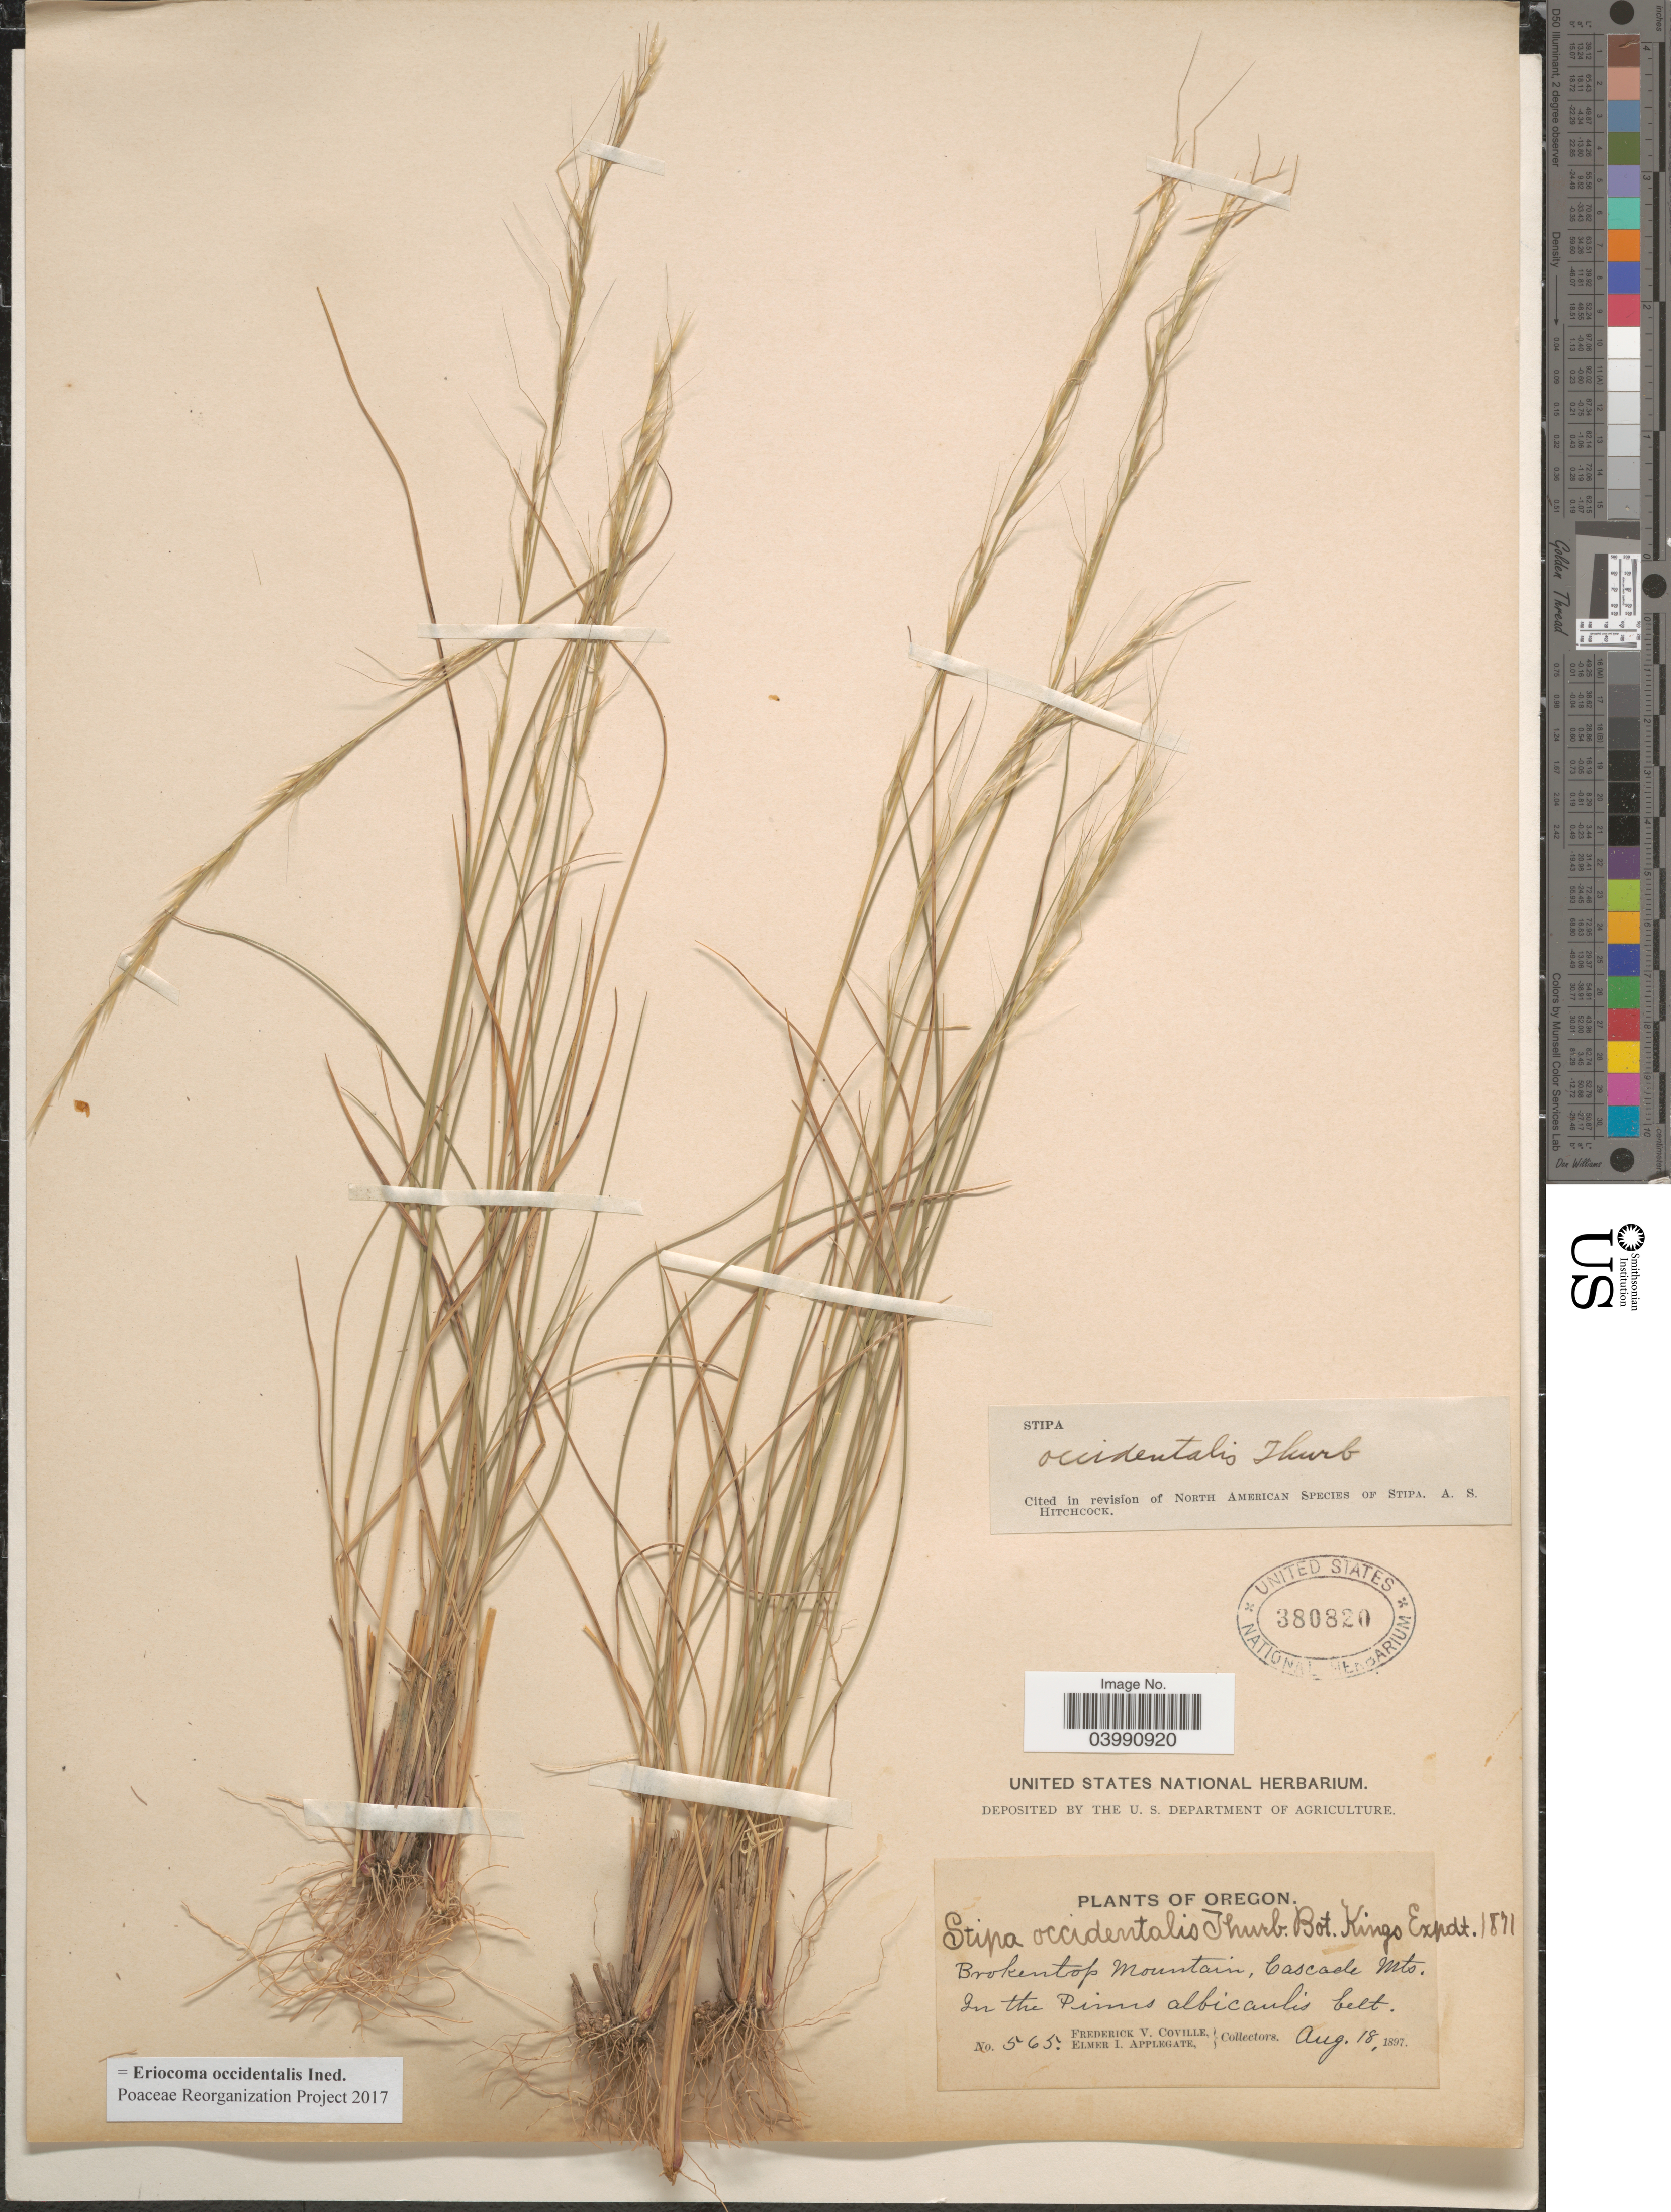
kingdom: Plantae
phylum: Tracheophyta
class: Liliopsida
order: Poales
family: Poaceae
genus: Eriocoma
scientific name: Eriocoma occidentalis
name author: (Thurb. ex S. Watson) Romasch.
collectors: F. V. Coville & E. I. Applegate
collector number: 565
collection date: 1897-08-18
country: United States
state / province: Oregon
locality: Brokentop Mountain, Cascade Mts. In the Pinus albicaulis belt.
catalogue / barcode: US 380820